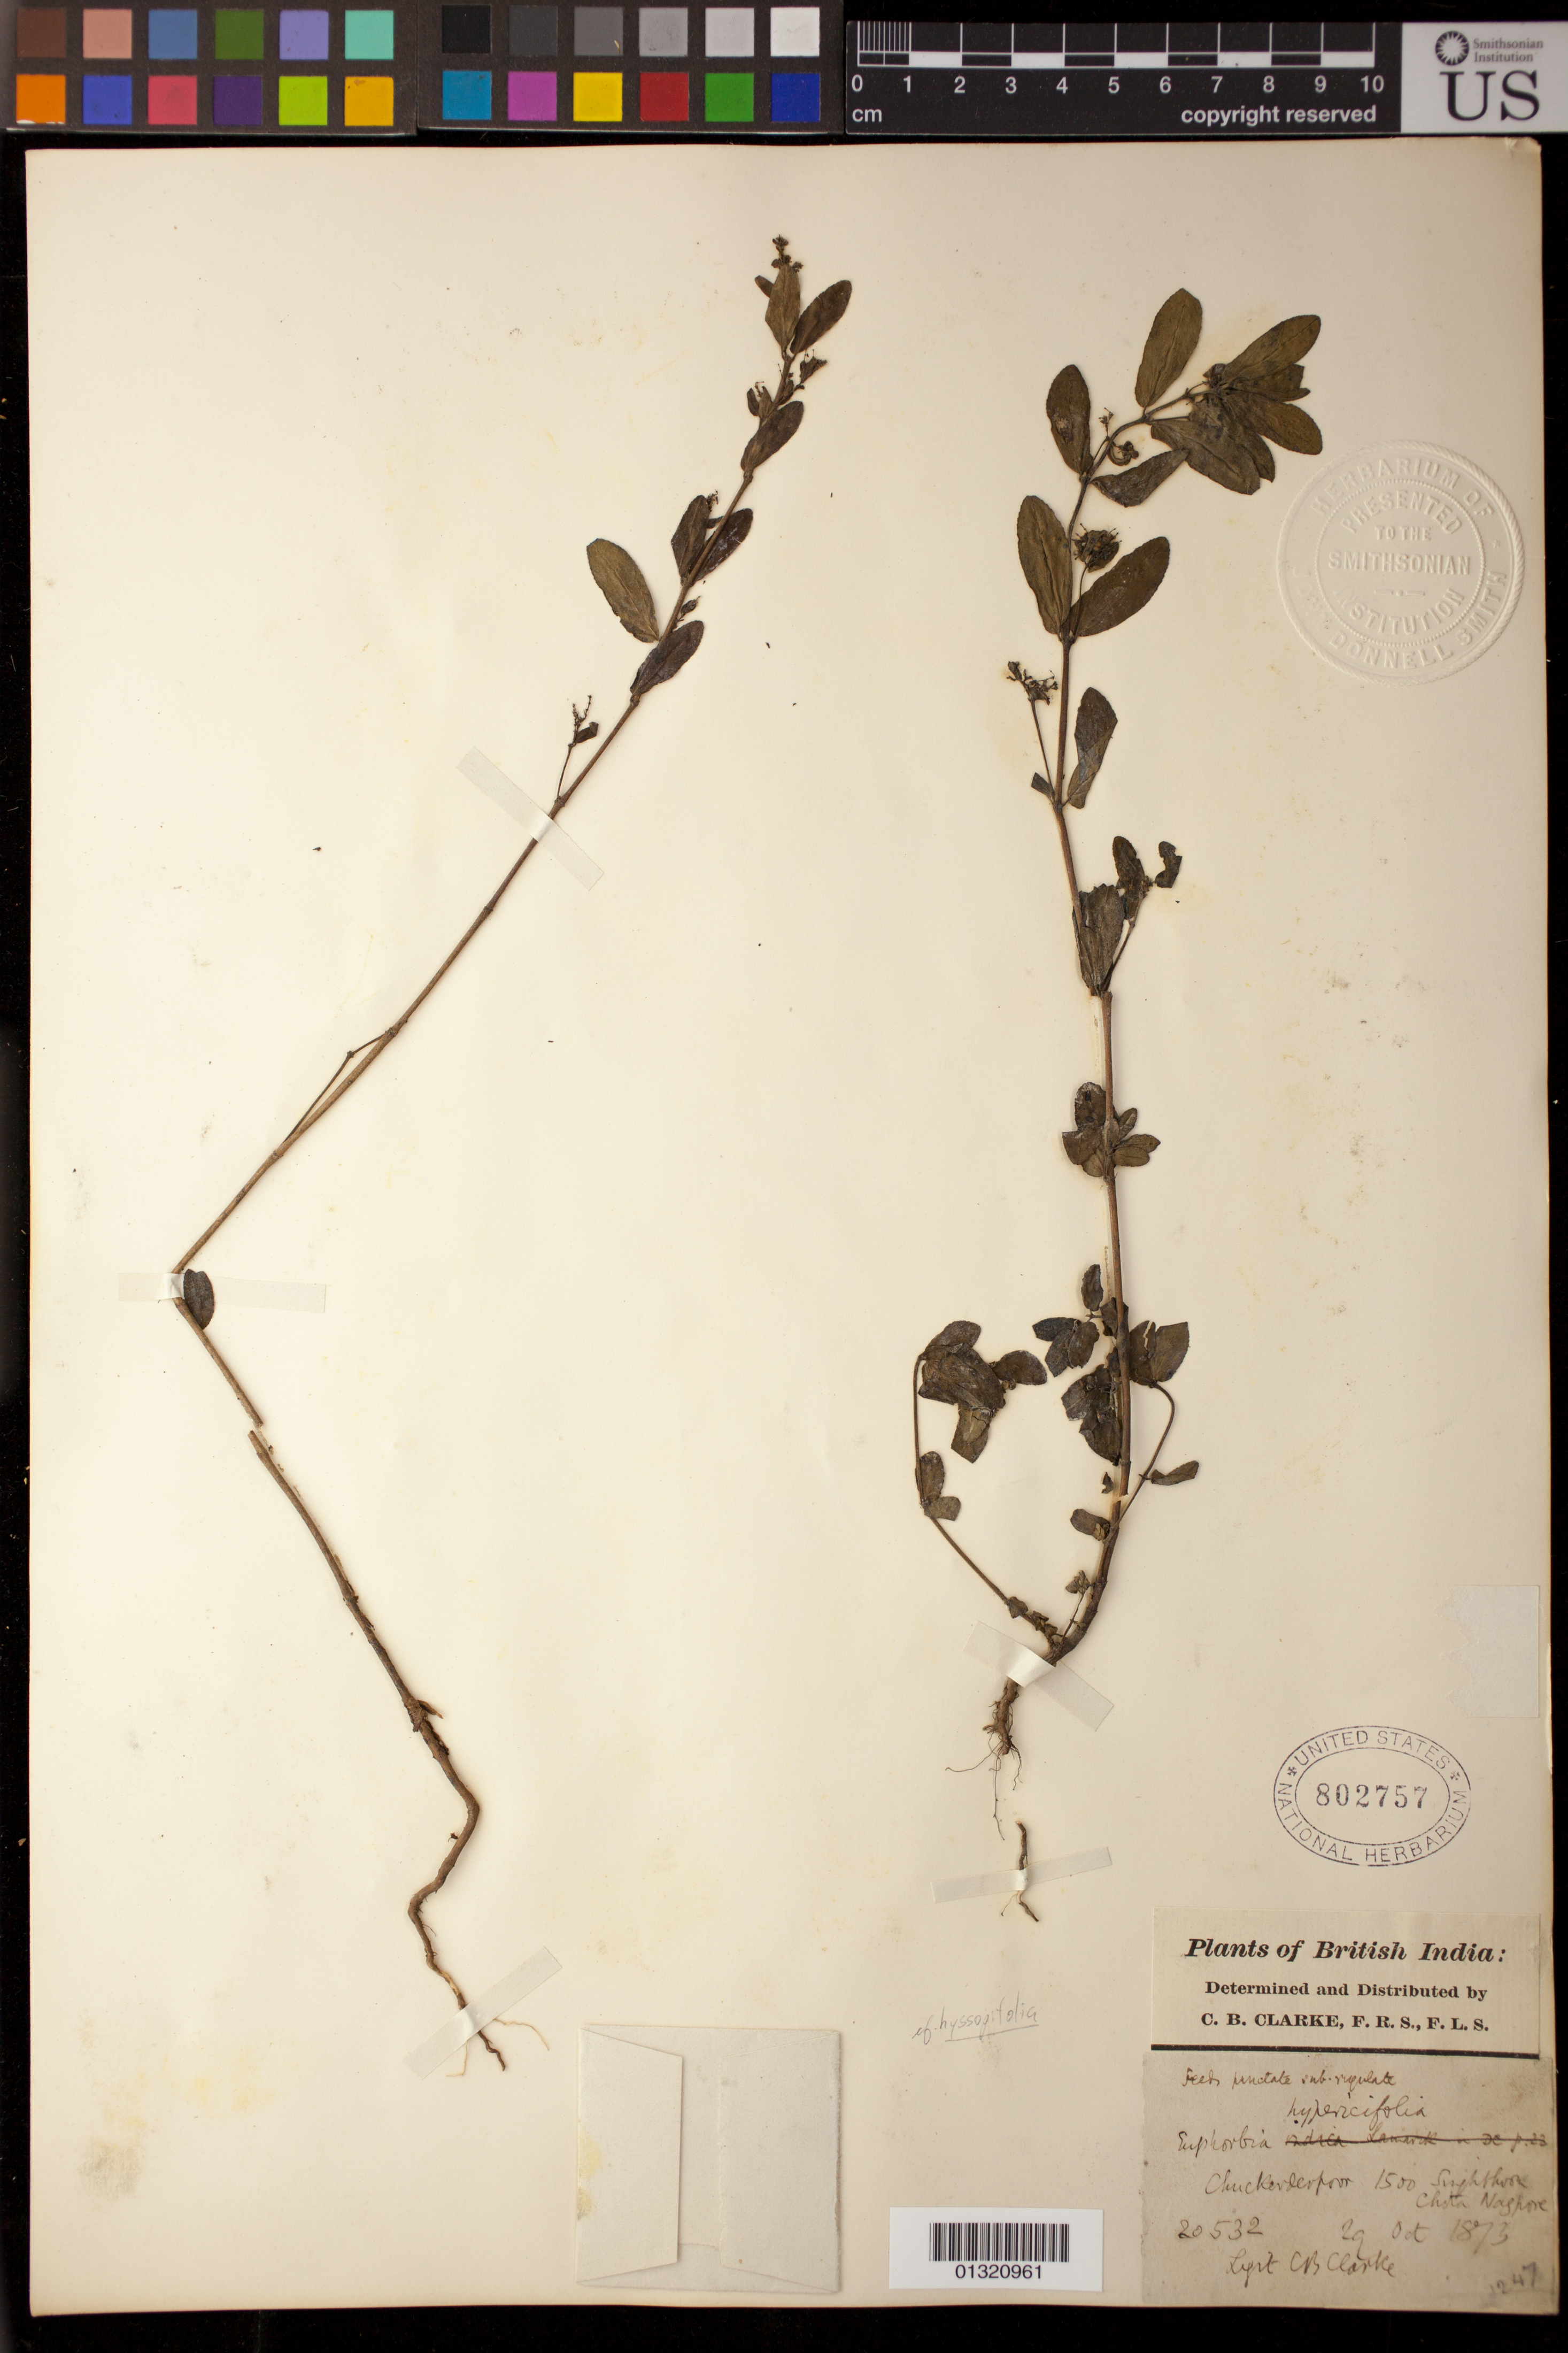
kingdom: Plantae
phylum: Tracheophyta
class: Magnoliopsida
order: Malpighiales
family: Euphorbiaceae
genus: Euphorbia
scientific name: Euphorbia indica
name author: Lam.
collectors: C. B. Clarke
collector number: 20532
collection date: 1873-10-29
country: India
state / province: Jharkhand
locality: Chata Nagpore [Chota Nāgpur Plateau]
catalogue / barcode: US 802757